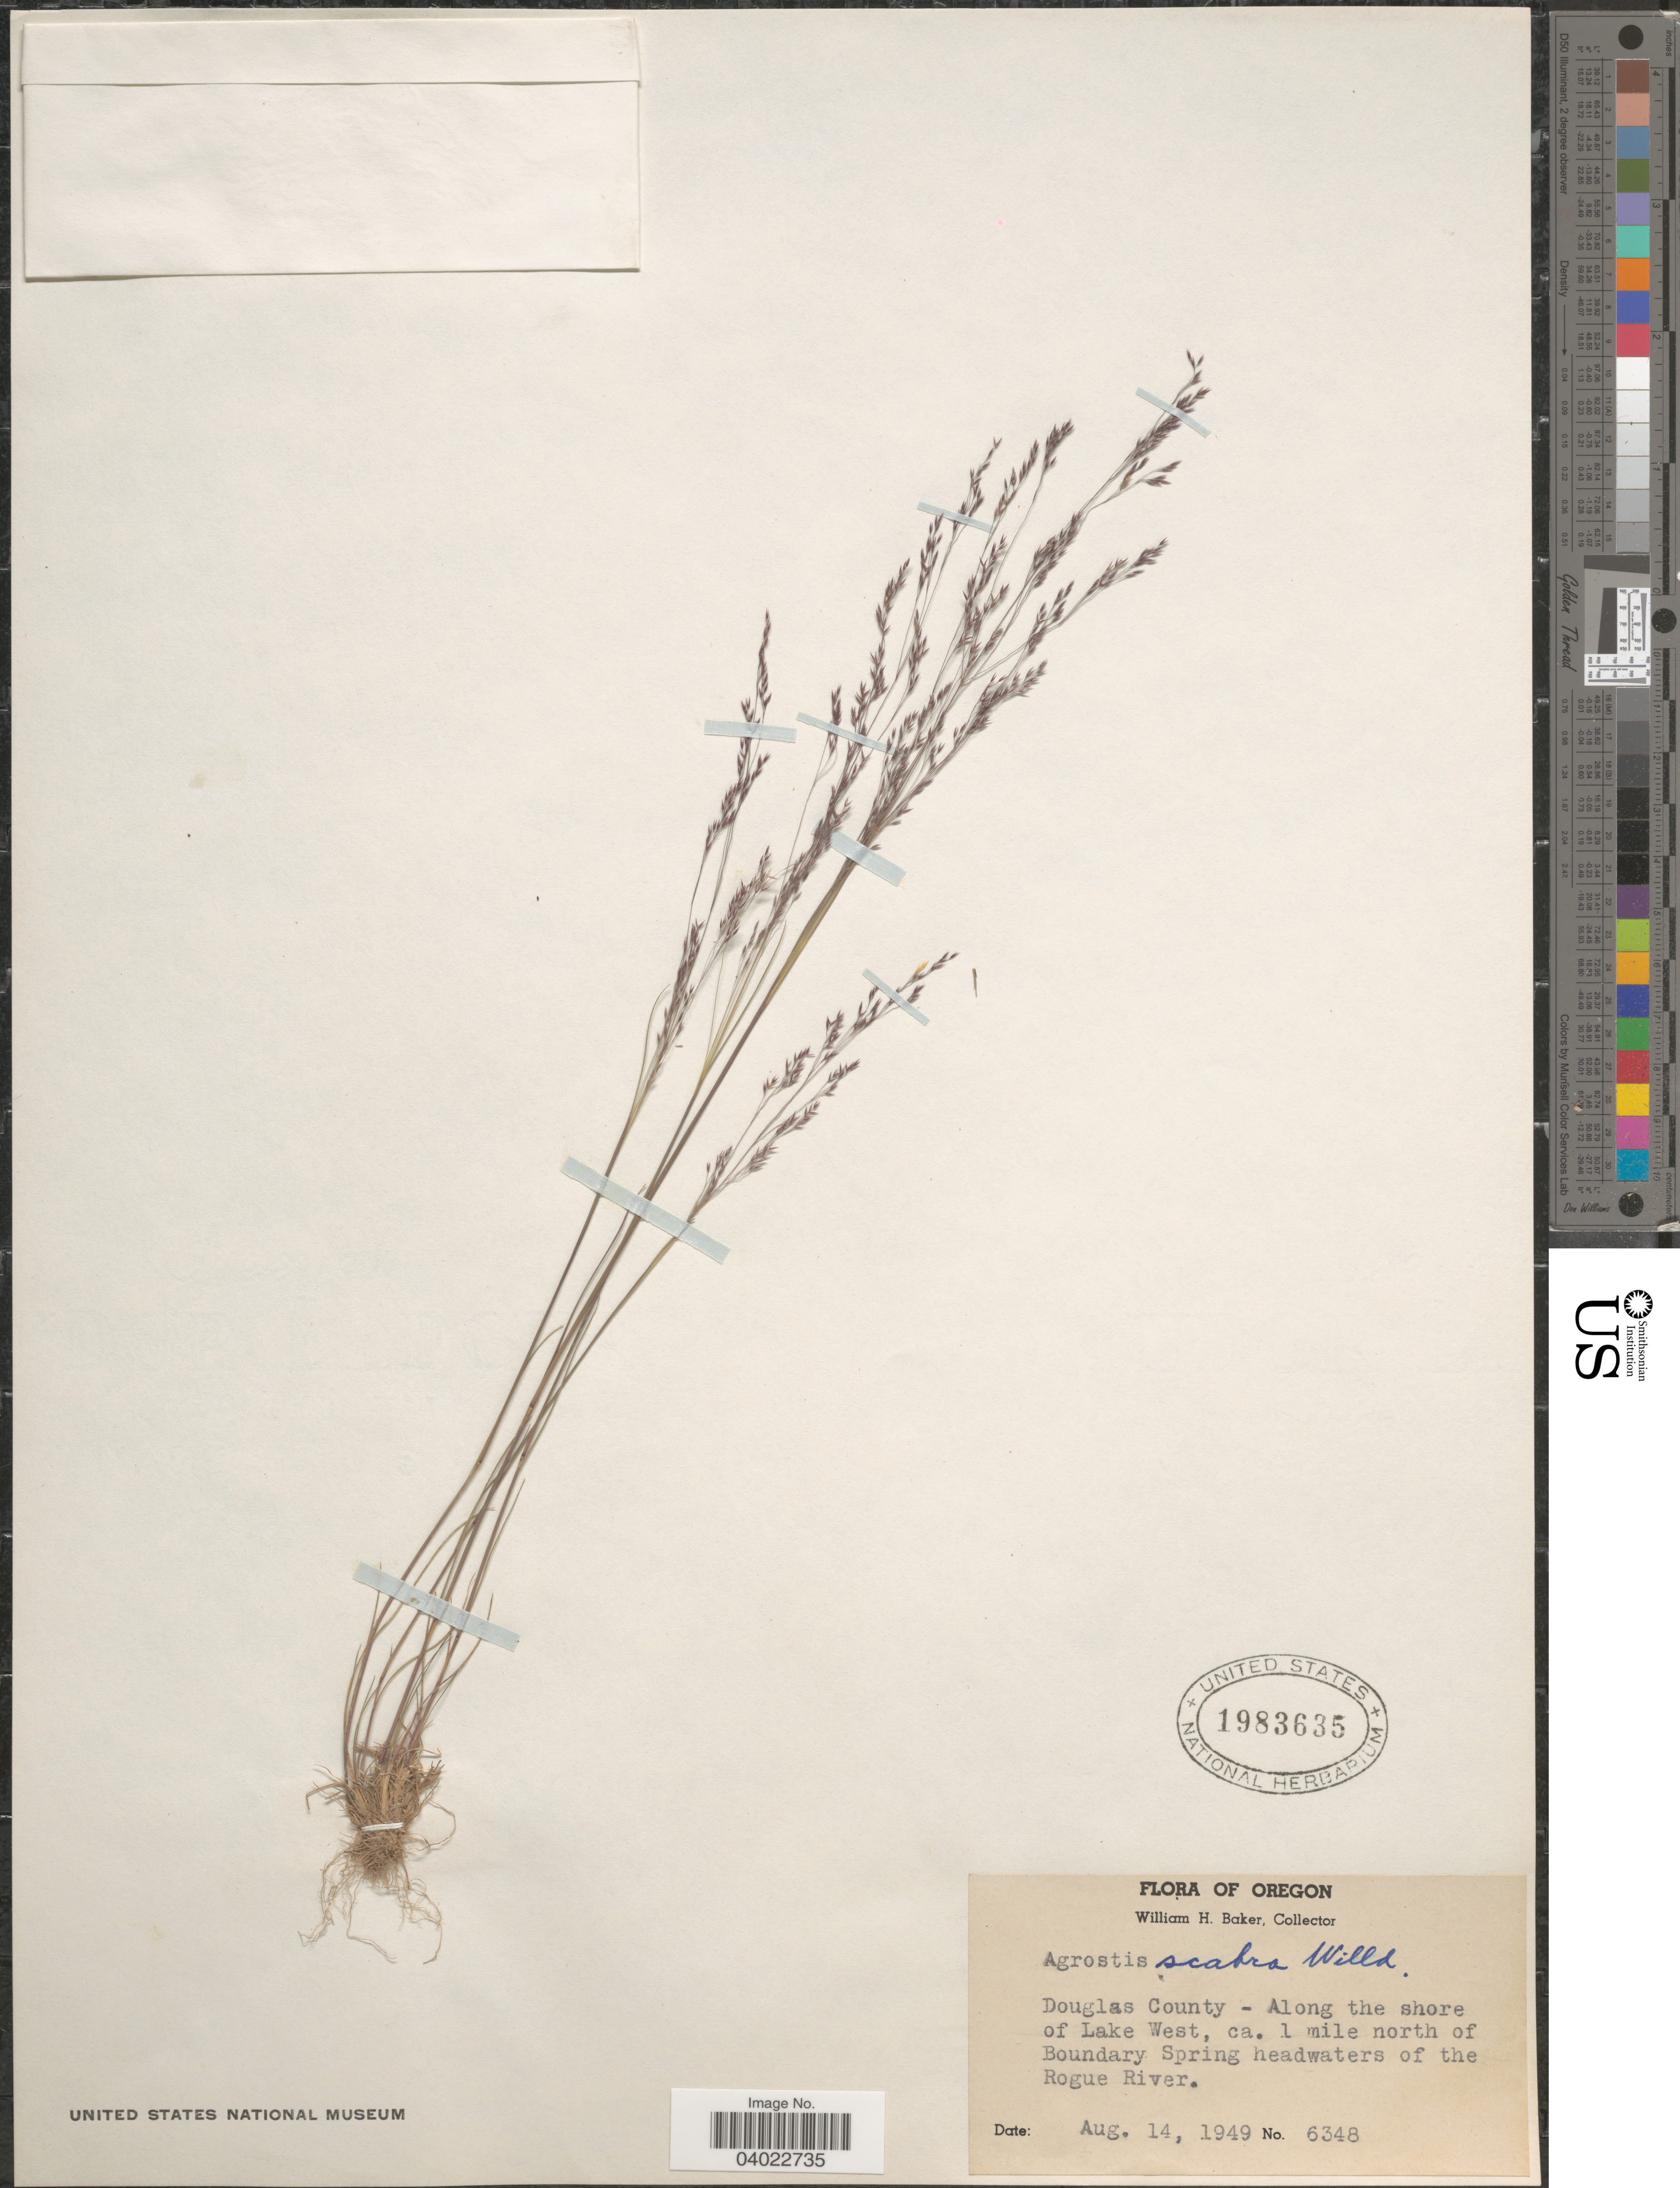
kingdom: Plantae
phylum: Tracheophyta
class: Liliopsida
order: Poales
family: Poaceae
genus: Agrostis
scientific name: Agrostis scabra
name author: Willd.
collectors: W. H. Baker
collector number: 6348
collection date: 1949-08-14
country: United States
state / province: Oregon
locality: Douglas County - Along the shore of Lake West, ca. 1 mile north of Boundary Spring headwaters of the Rogue River.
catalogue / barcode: US 1983635